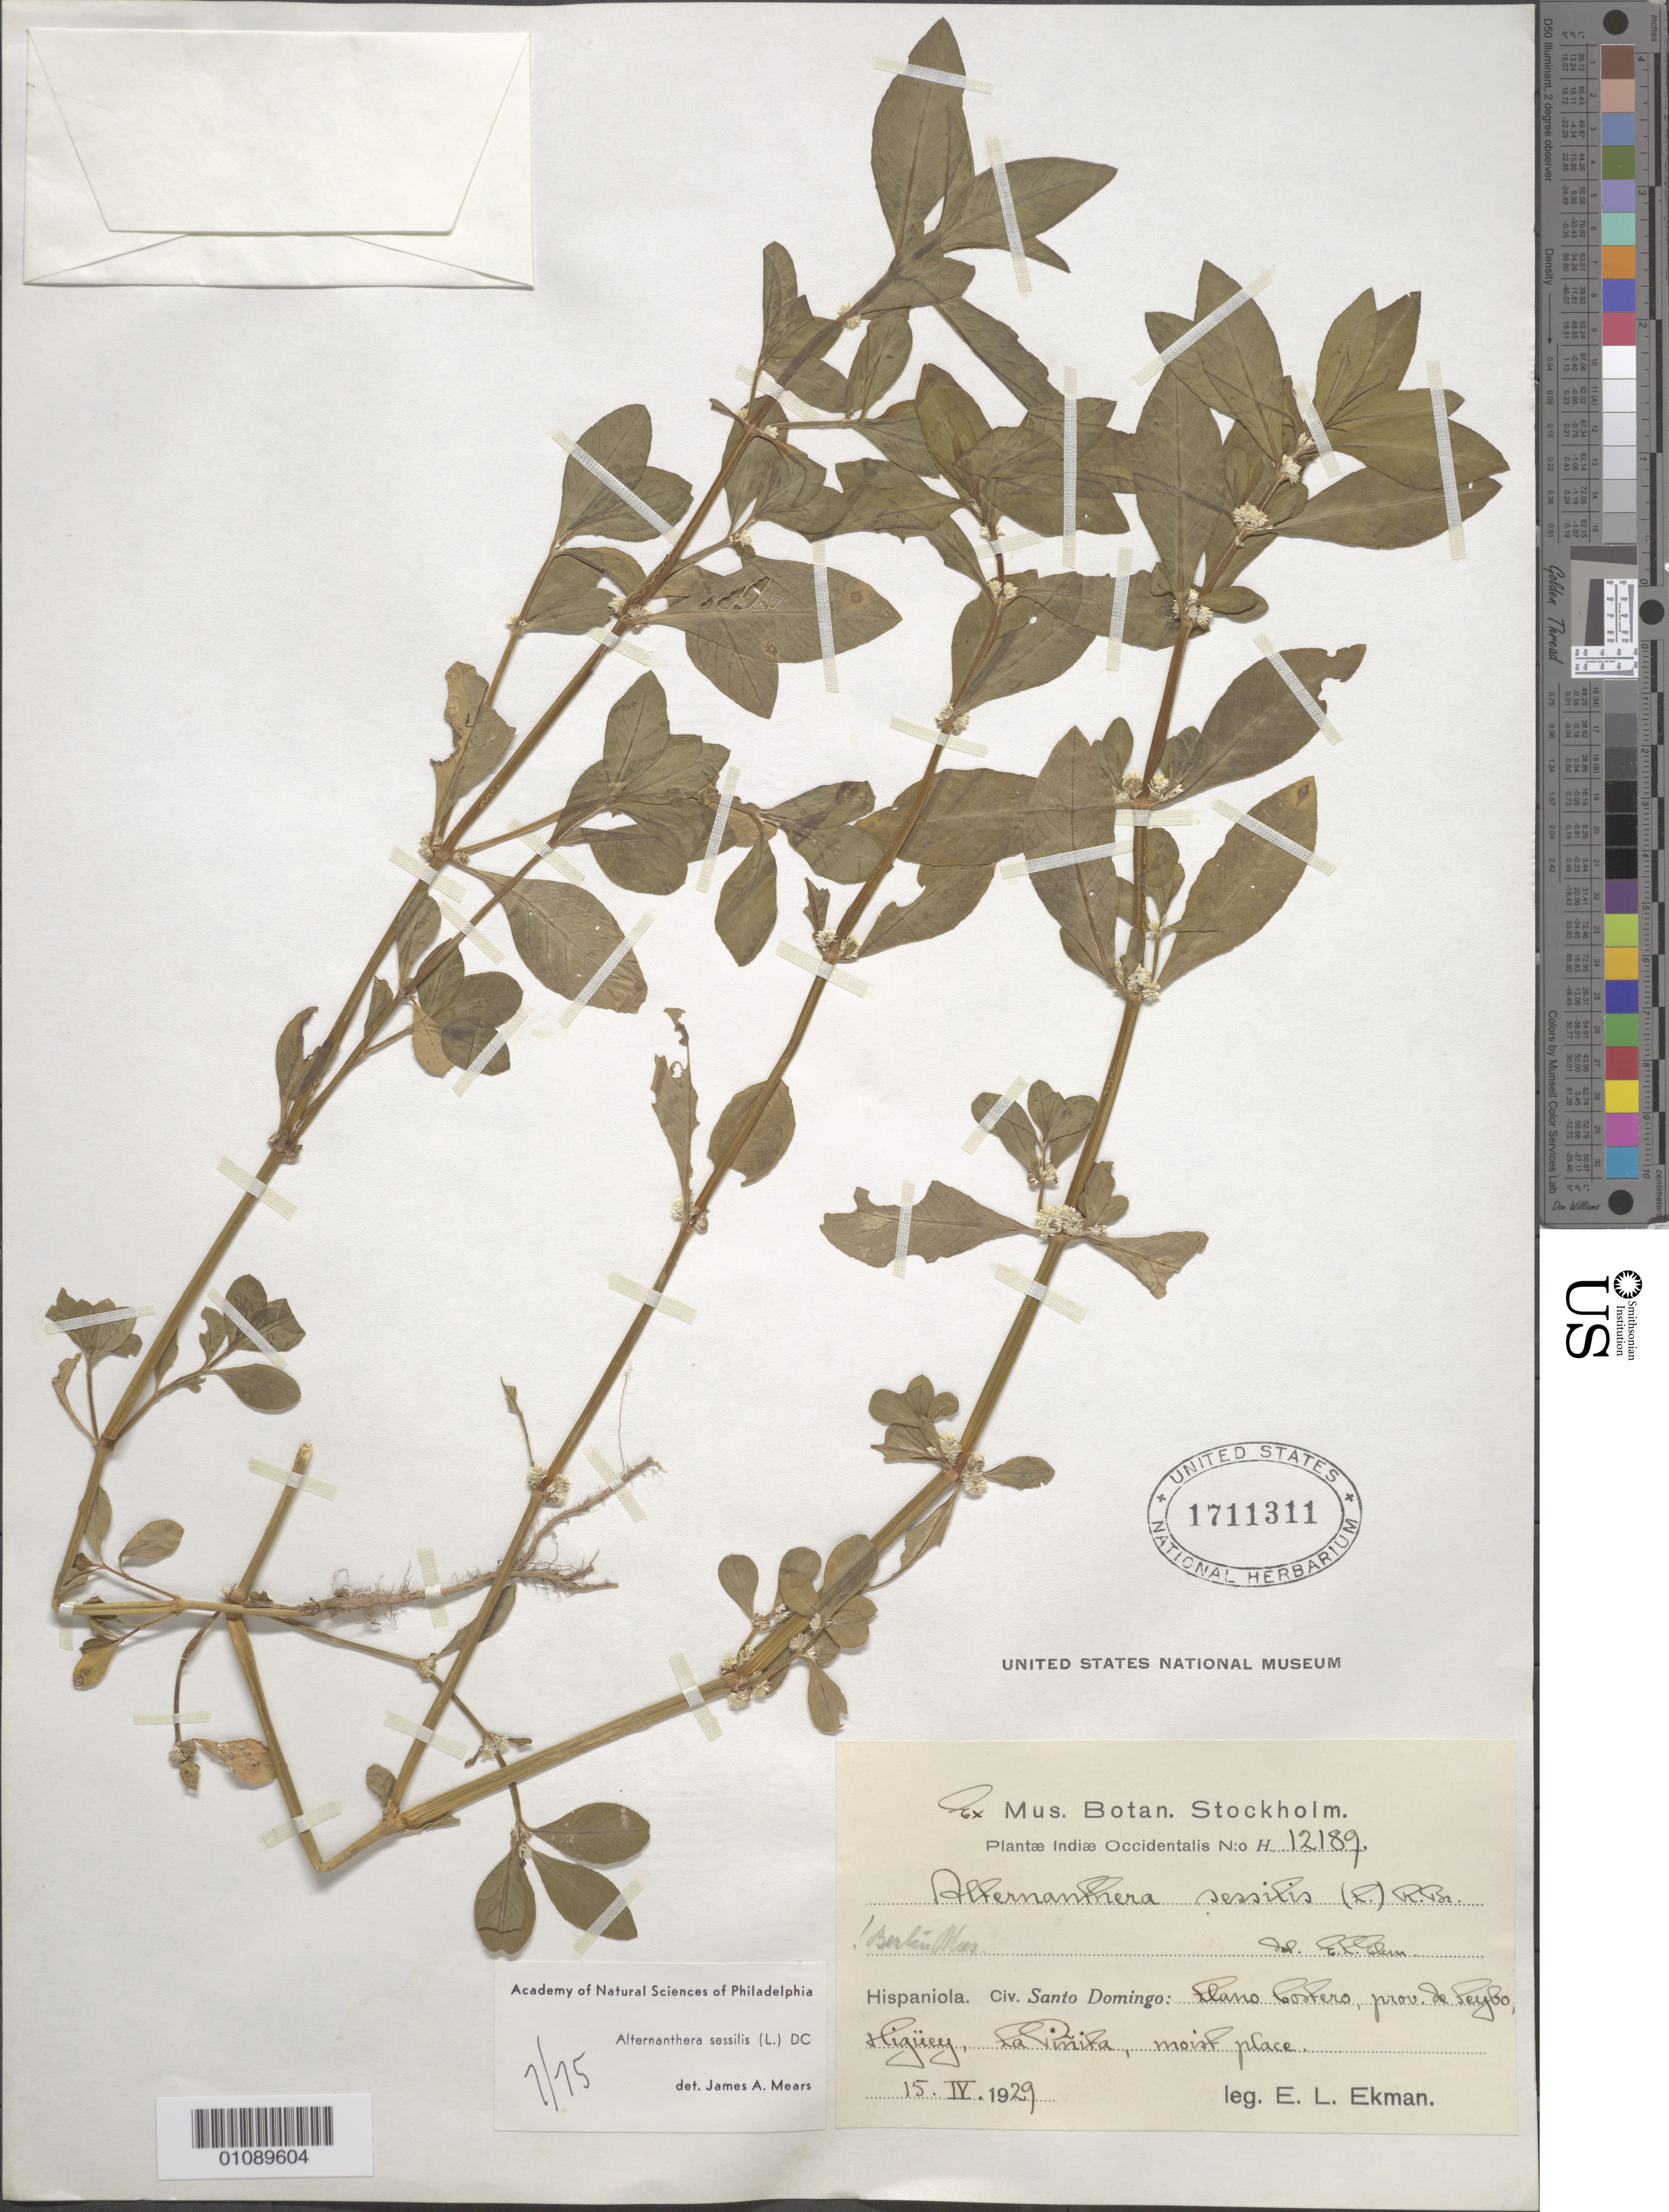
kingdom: Plantae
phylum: Tracheophyta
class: Magnoliopsida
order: Caryophyllales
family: Amaranthaceae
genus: Alternanthera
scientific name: Alternanthera sessilis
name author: (L.) DC.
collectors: E. L. Ekman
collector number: H 12189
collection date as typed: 15 Apr 1929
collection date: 1929-04-15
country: Dominican Republic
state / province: El Seibo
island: Hispaniola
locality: Santo Domingo: Llano costero, Higuey, La Pimifia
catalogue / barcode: US 1711311